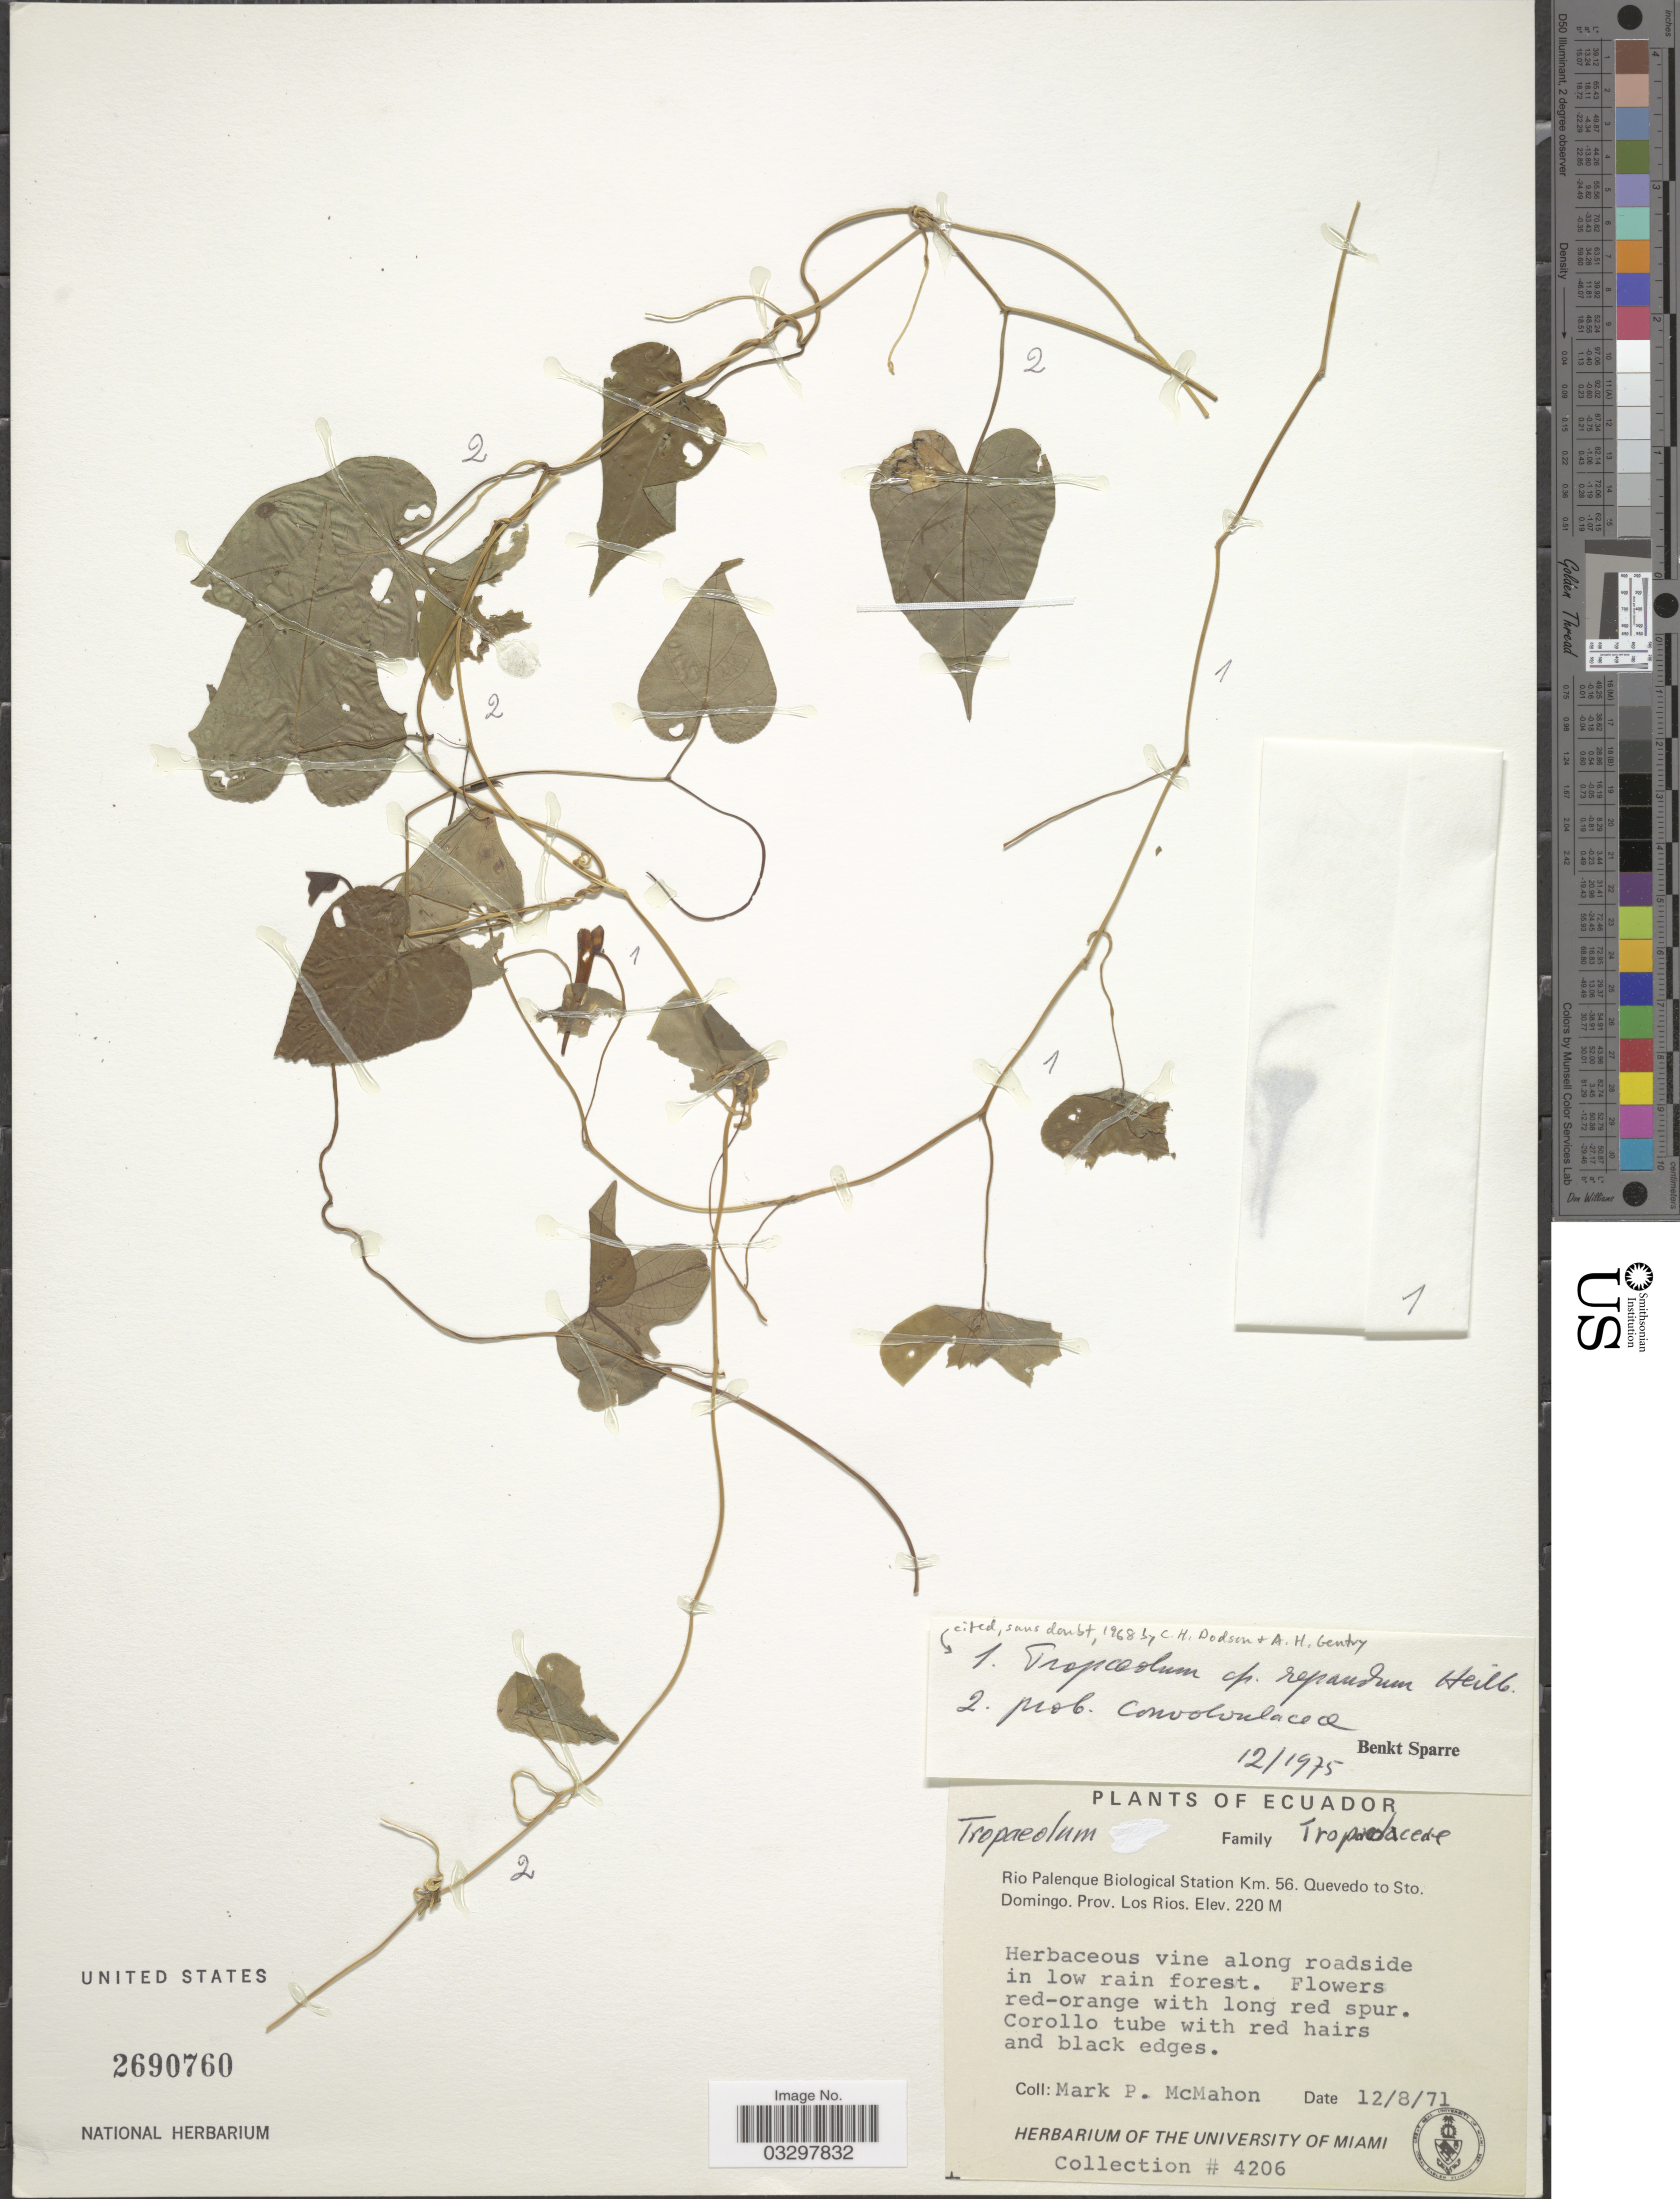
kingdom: Plantae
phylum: Tracheophyta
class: Magnoliopsida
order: Brassicales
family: Tropaeolaceae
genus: Tropaeolum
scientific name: Tropaeolum repandum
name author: Heilborn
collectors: M. McMahon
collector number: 4206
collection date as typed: Transcribed d/m/y: 12/8/71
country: Ecuador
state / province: Los Ríos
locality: Rio Palenque Biological Station Km. 56. Quevedo to Sto. Domingo. Prov. Los Rios.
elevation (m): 220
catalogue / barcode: US 2690760